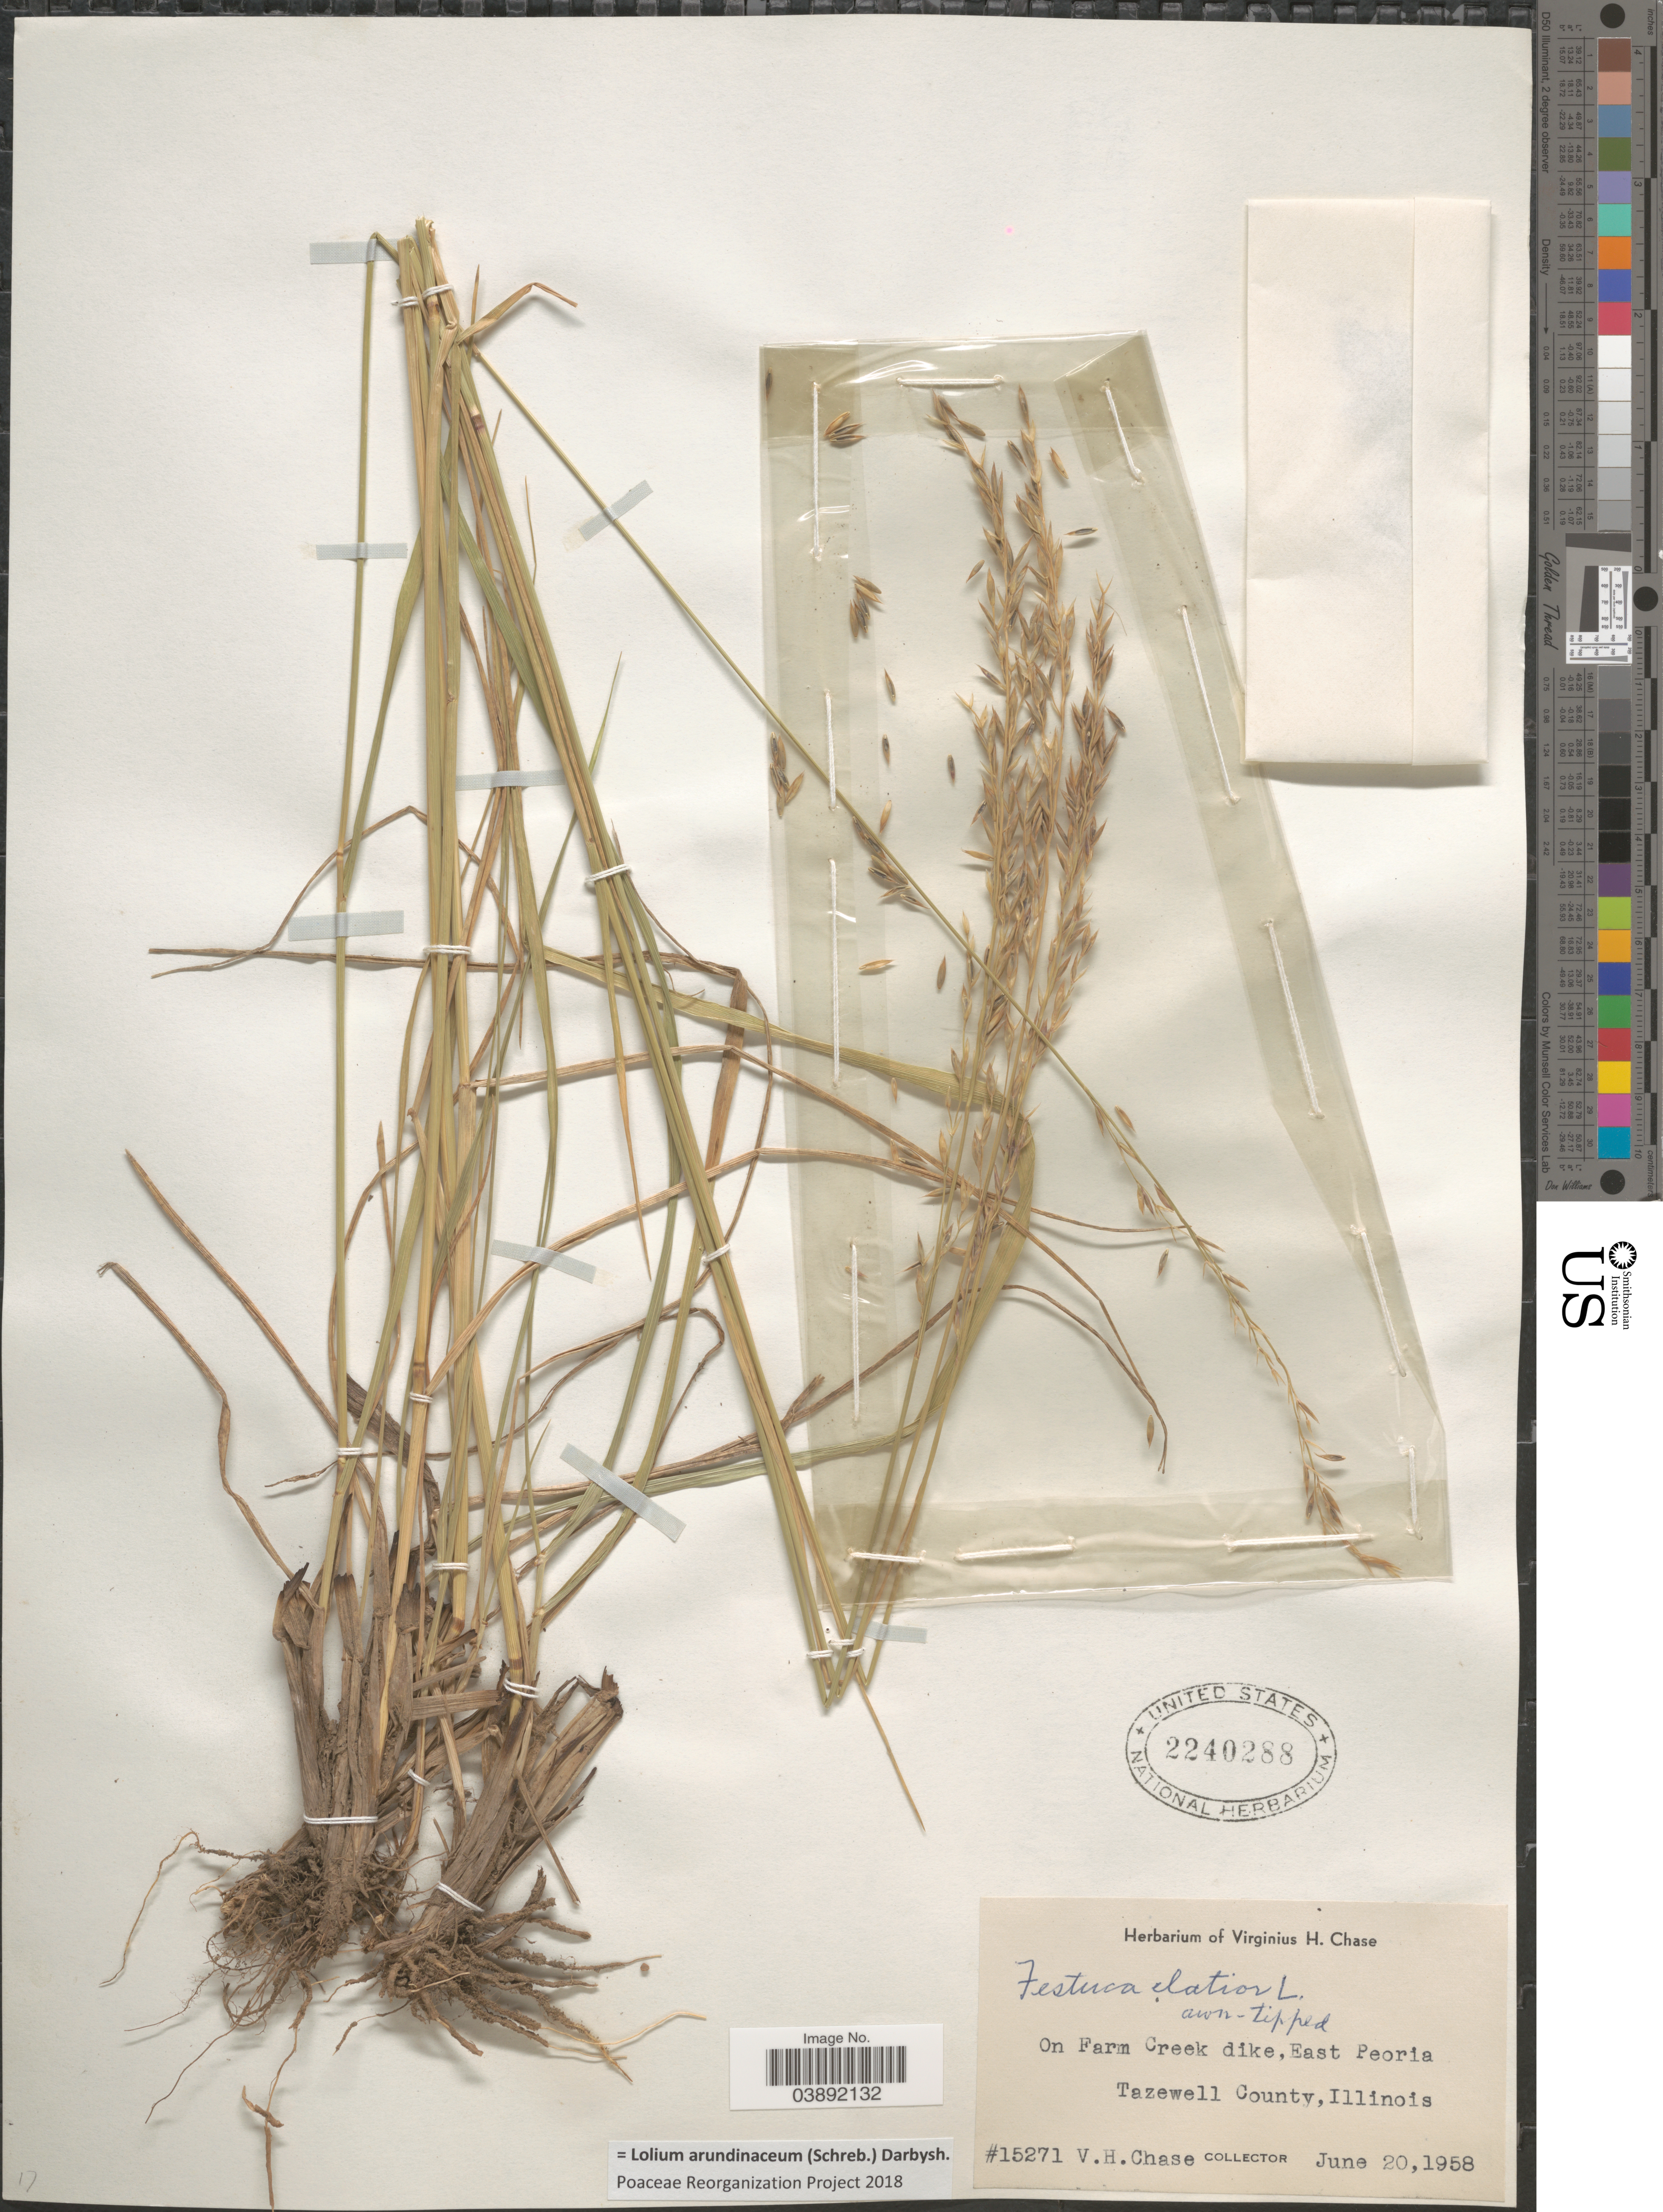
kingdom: Plantae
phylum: Tracheophyta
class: Liliopsida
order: Poales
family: Poaceae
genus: Lolium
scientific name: Lolium arundinaceum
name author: (Schreb.) Darbysh.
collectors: V. H. Chase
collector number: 15271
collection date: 1958-06-20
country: United States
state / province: Illinois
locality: On Farm Creek dike, East Peoria. Tazewell County.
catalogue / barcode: US 2240288